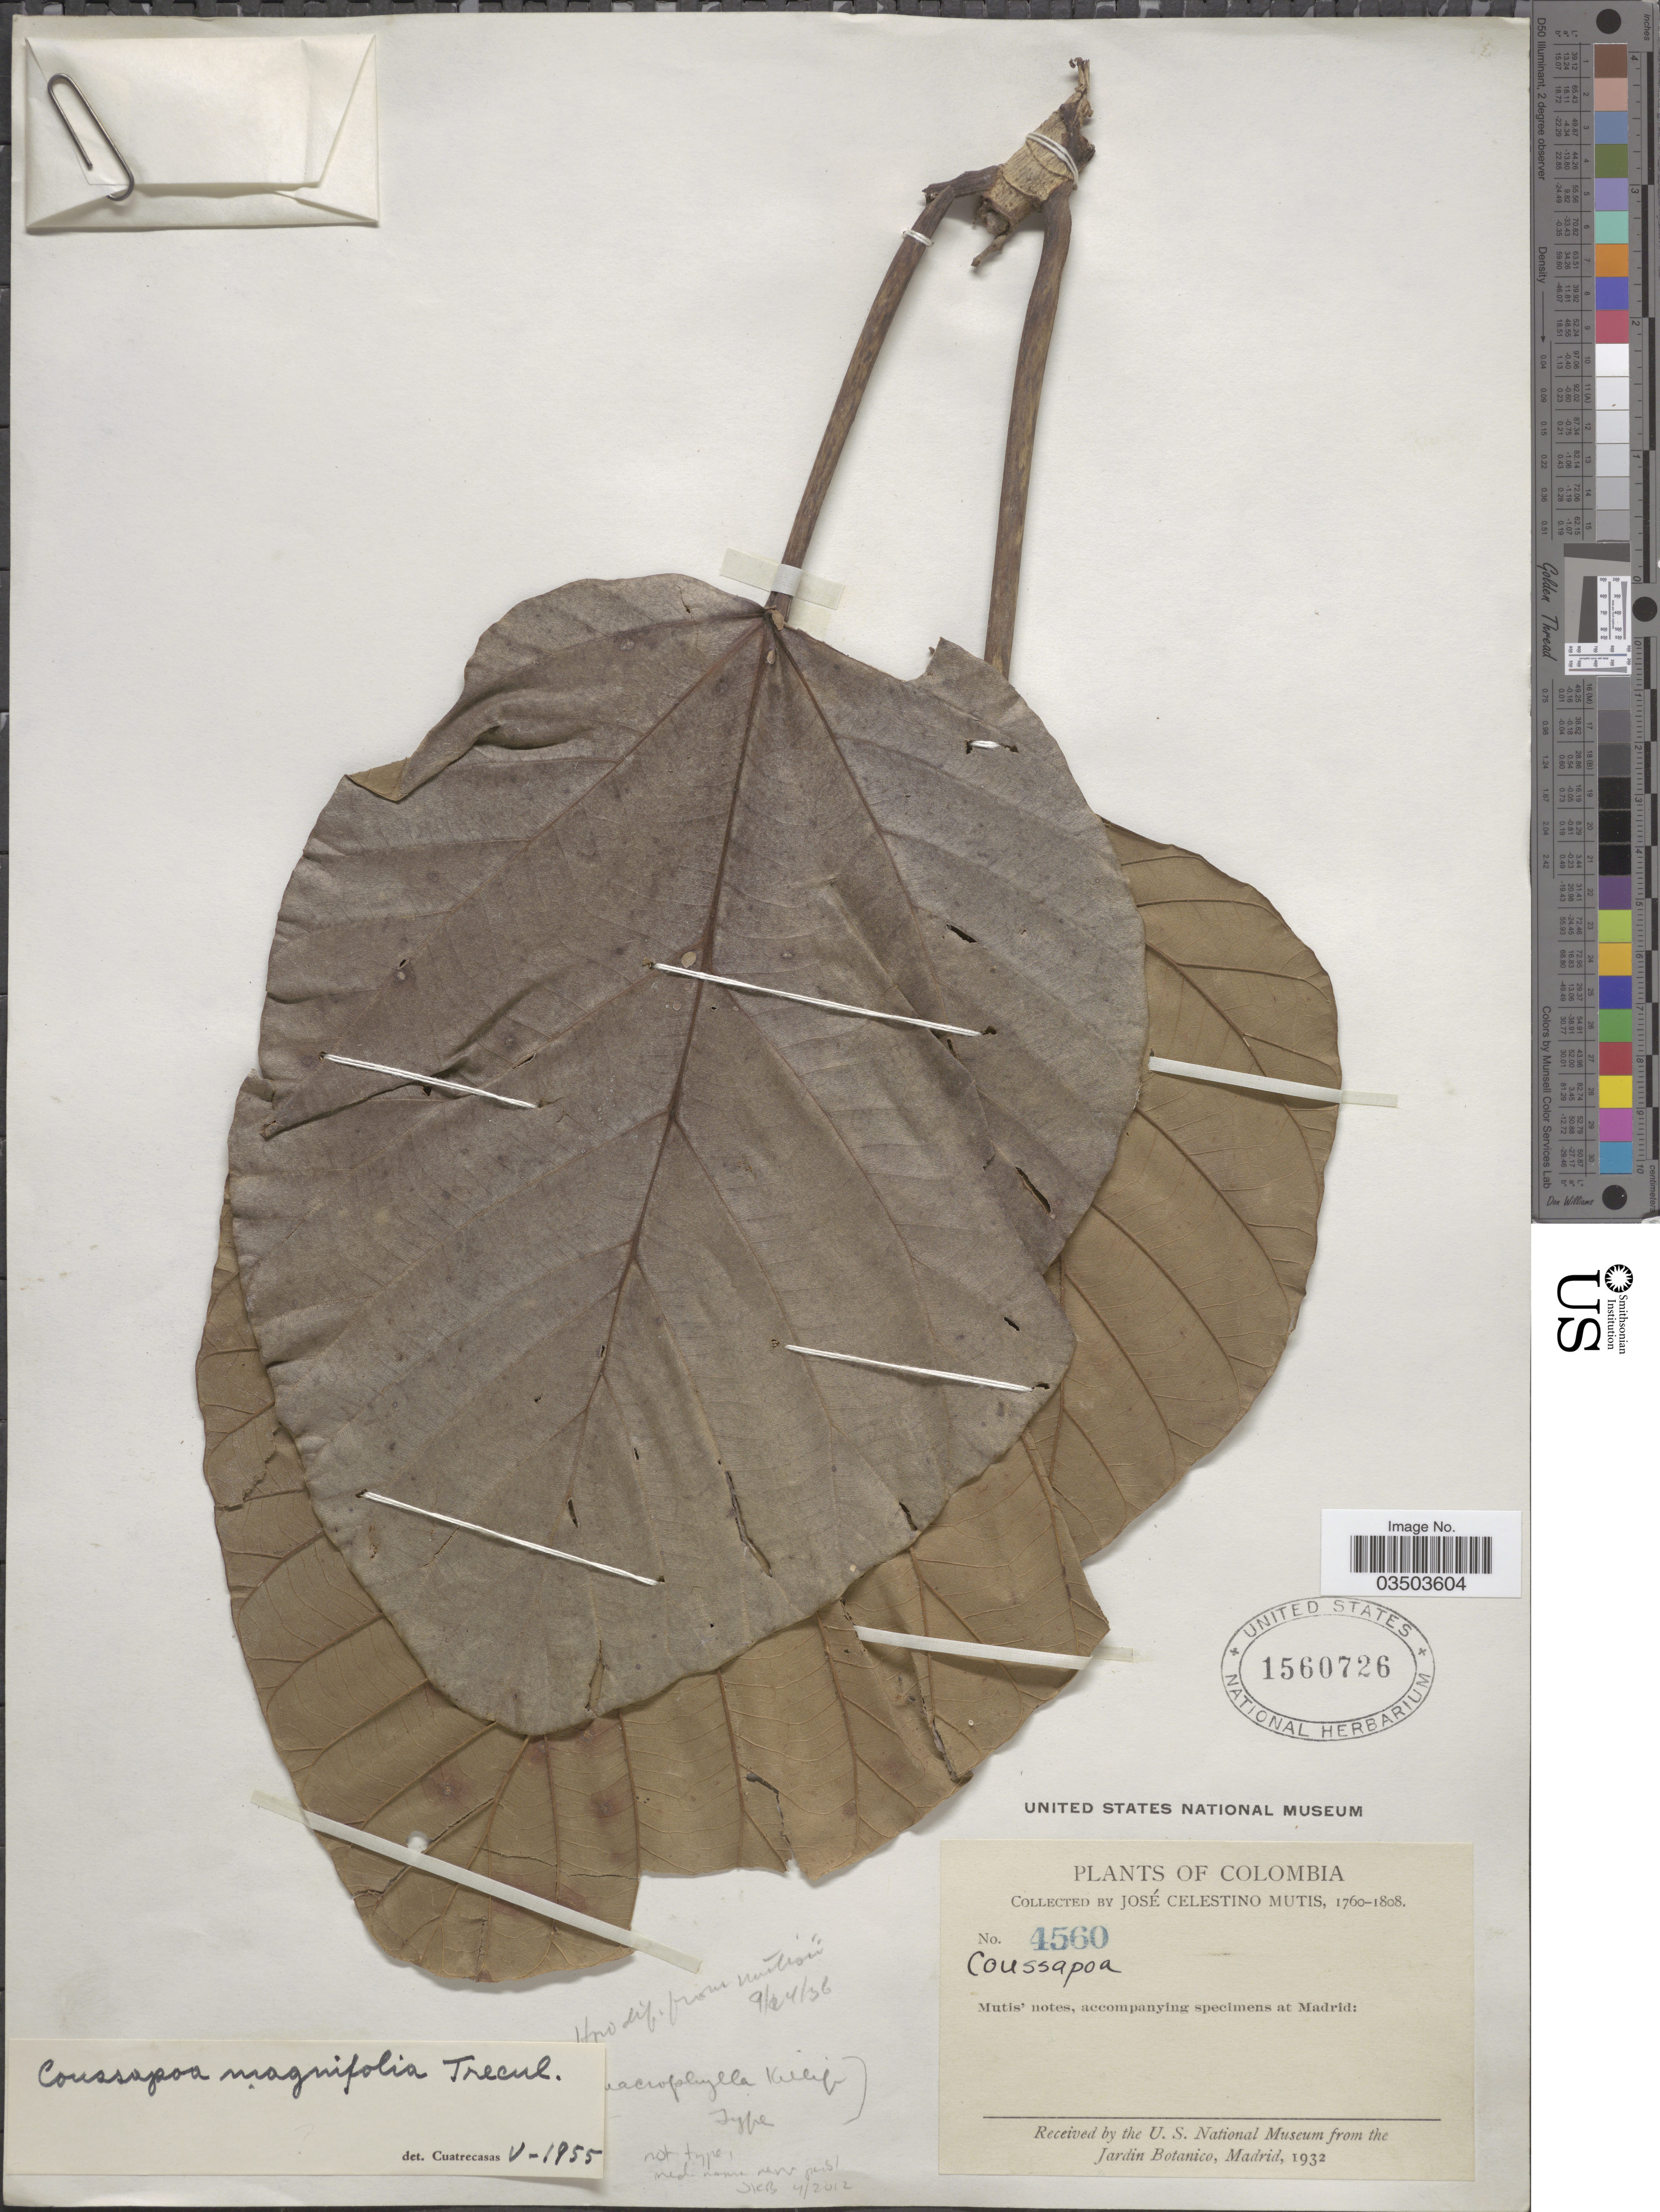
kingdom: Plantae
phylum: Tracheophyta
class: Magnoliopsida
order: Rosales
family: Urticaceae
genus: Coussapoa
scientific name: Coussapoa asperifolia subsp. magnifolia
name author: (Trécul) Akkermans & C.C. Berg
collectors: J. C. B. Mutis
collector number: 4560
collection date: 1760/1808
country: Colombia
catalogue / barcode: US 1560726